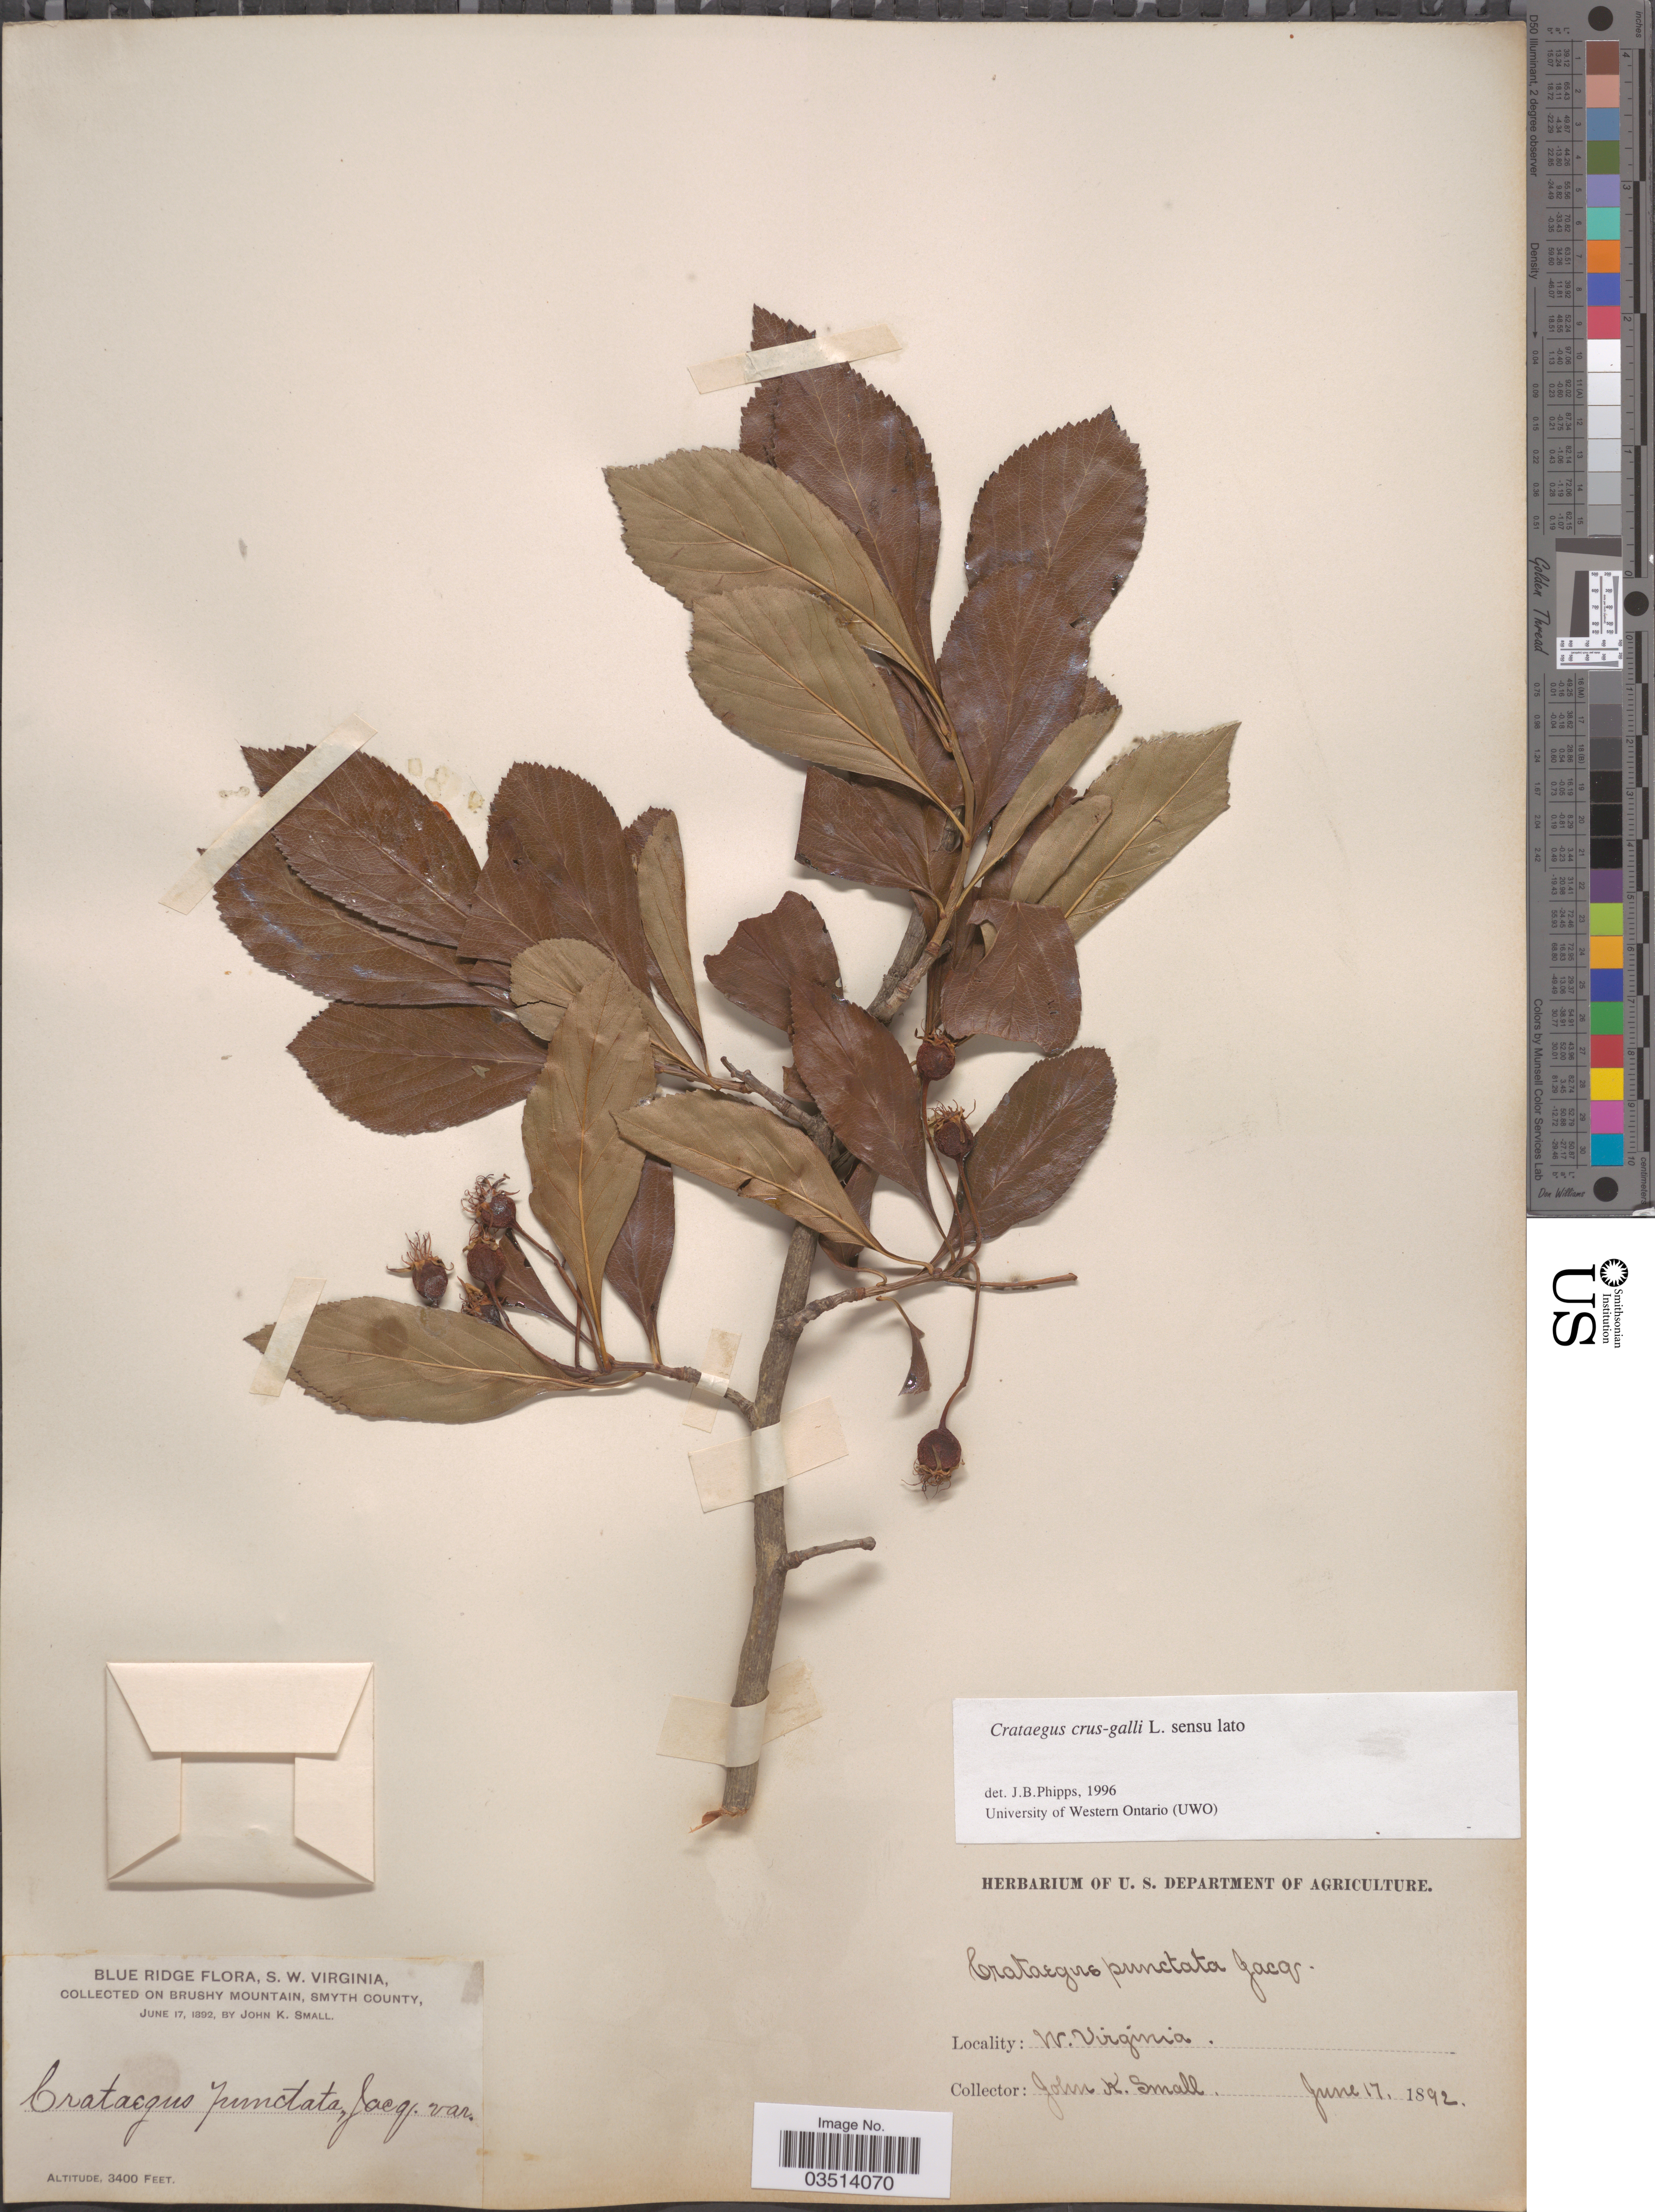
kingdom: Plantae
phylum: Tracheophyta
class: Magnoliopsida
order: Rosales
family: Rosaceae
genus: Crataegus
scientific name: Crataegus crus-galli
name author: L.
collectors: J. K. Small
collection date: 1892-06-17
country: United States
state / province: Virginia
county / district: Smyth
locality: Blue Ridge, S.W. Virginia. Brushy Mountain, Smyth County.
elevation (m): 1036